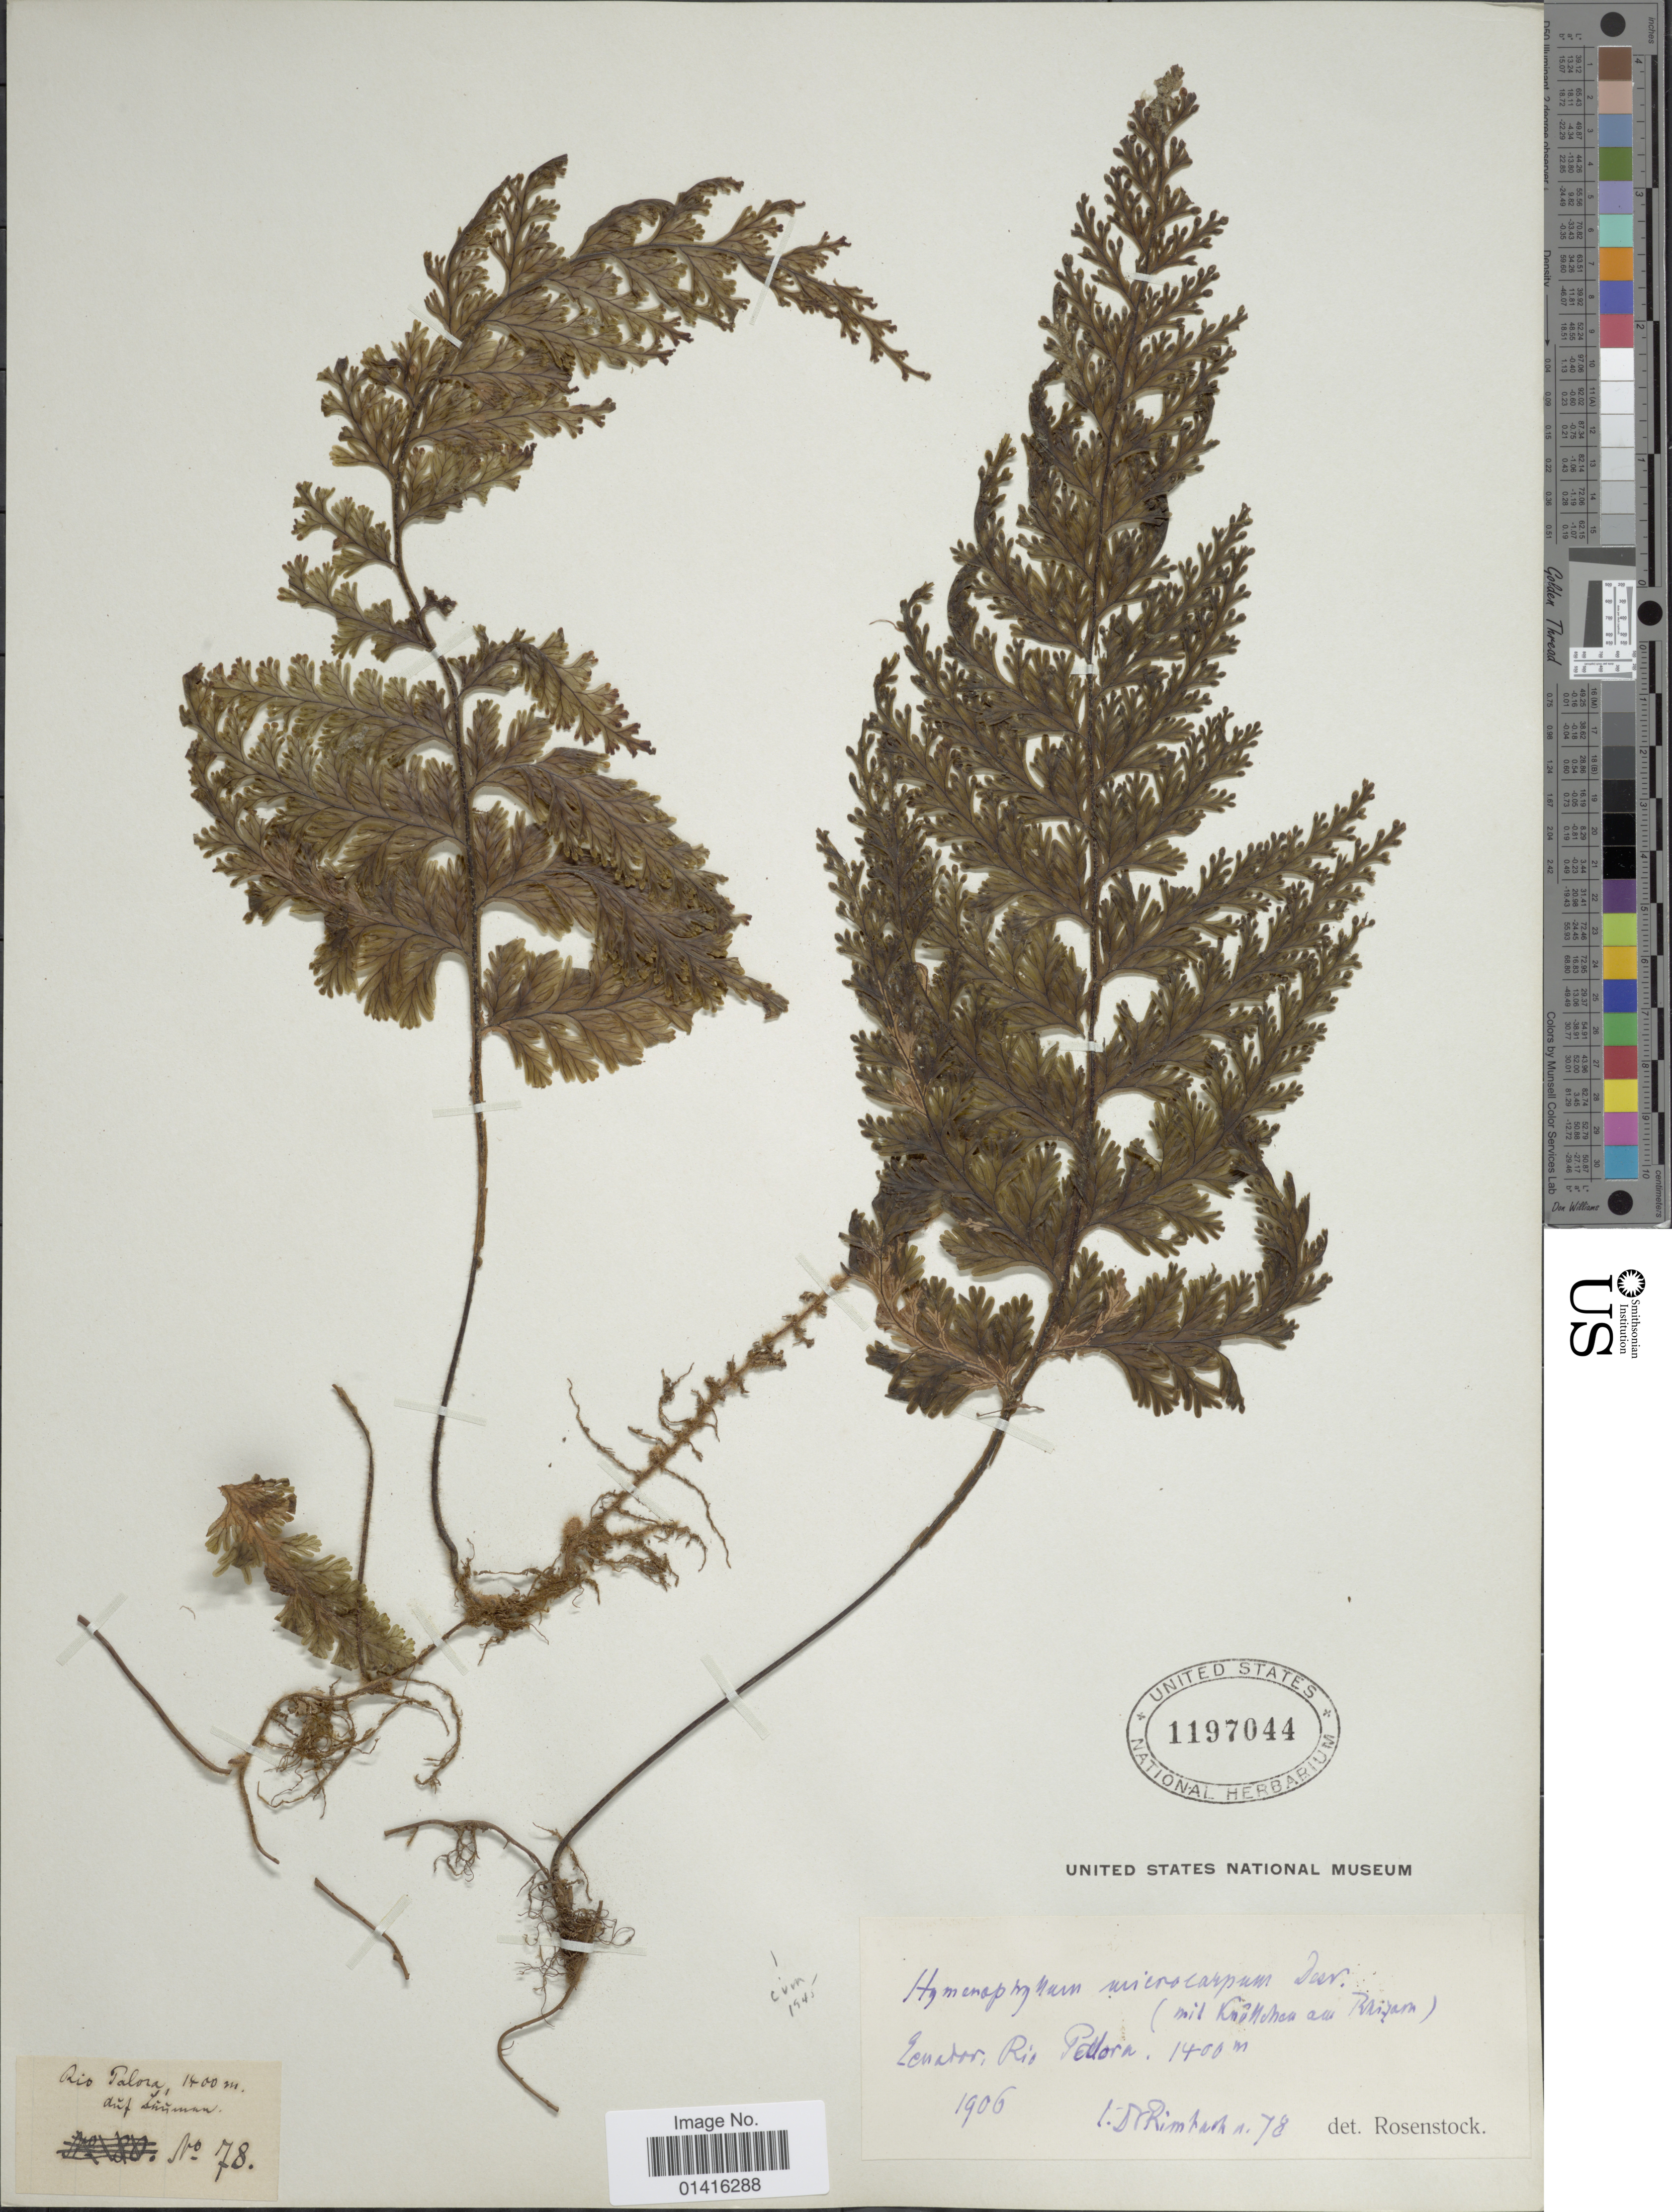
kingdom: Plantae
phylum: Tracheophyta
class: Polypodiopsida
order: Hymenophyllales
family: Hymenophyllaceae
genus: Hymenophyllum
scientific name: Hymenophyllum microcarpum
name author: (Desv.) Lellinger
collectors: Rimbach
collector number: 78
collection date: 1906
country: Ecuador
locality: Rio Pellora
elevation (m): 1400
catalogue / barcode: US 1197044